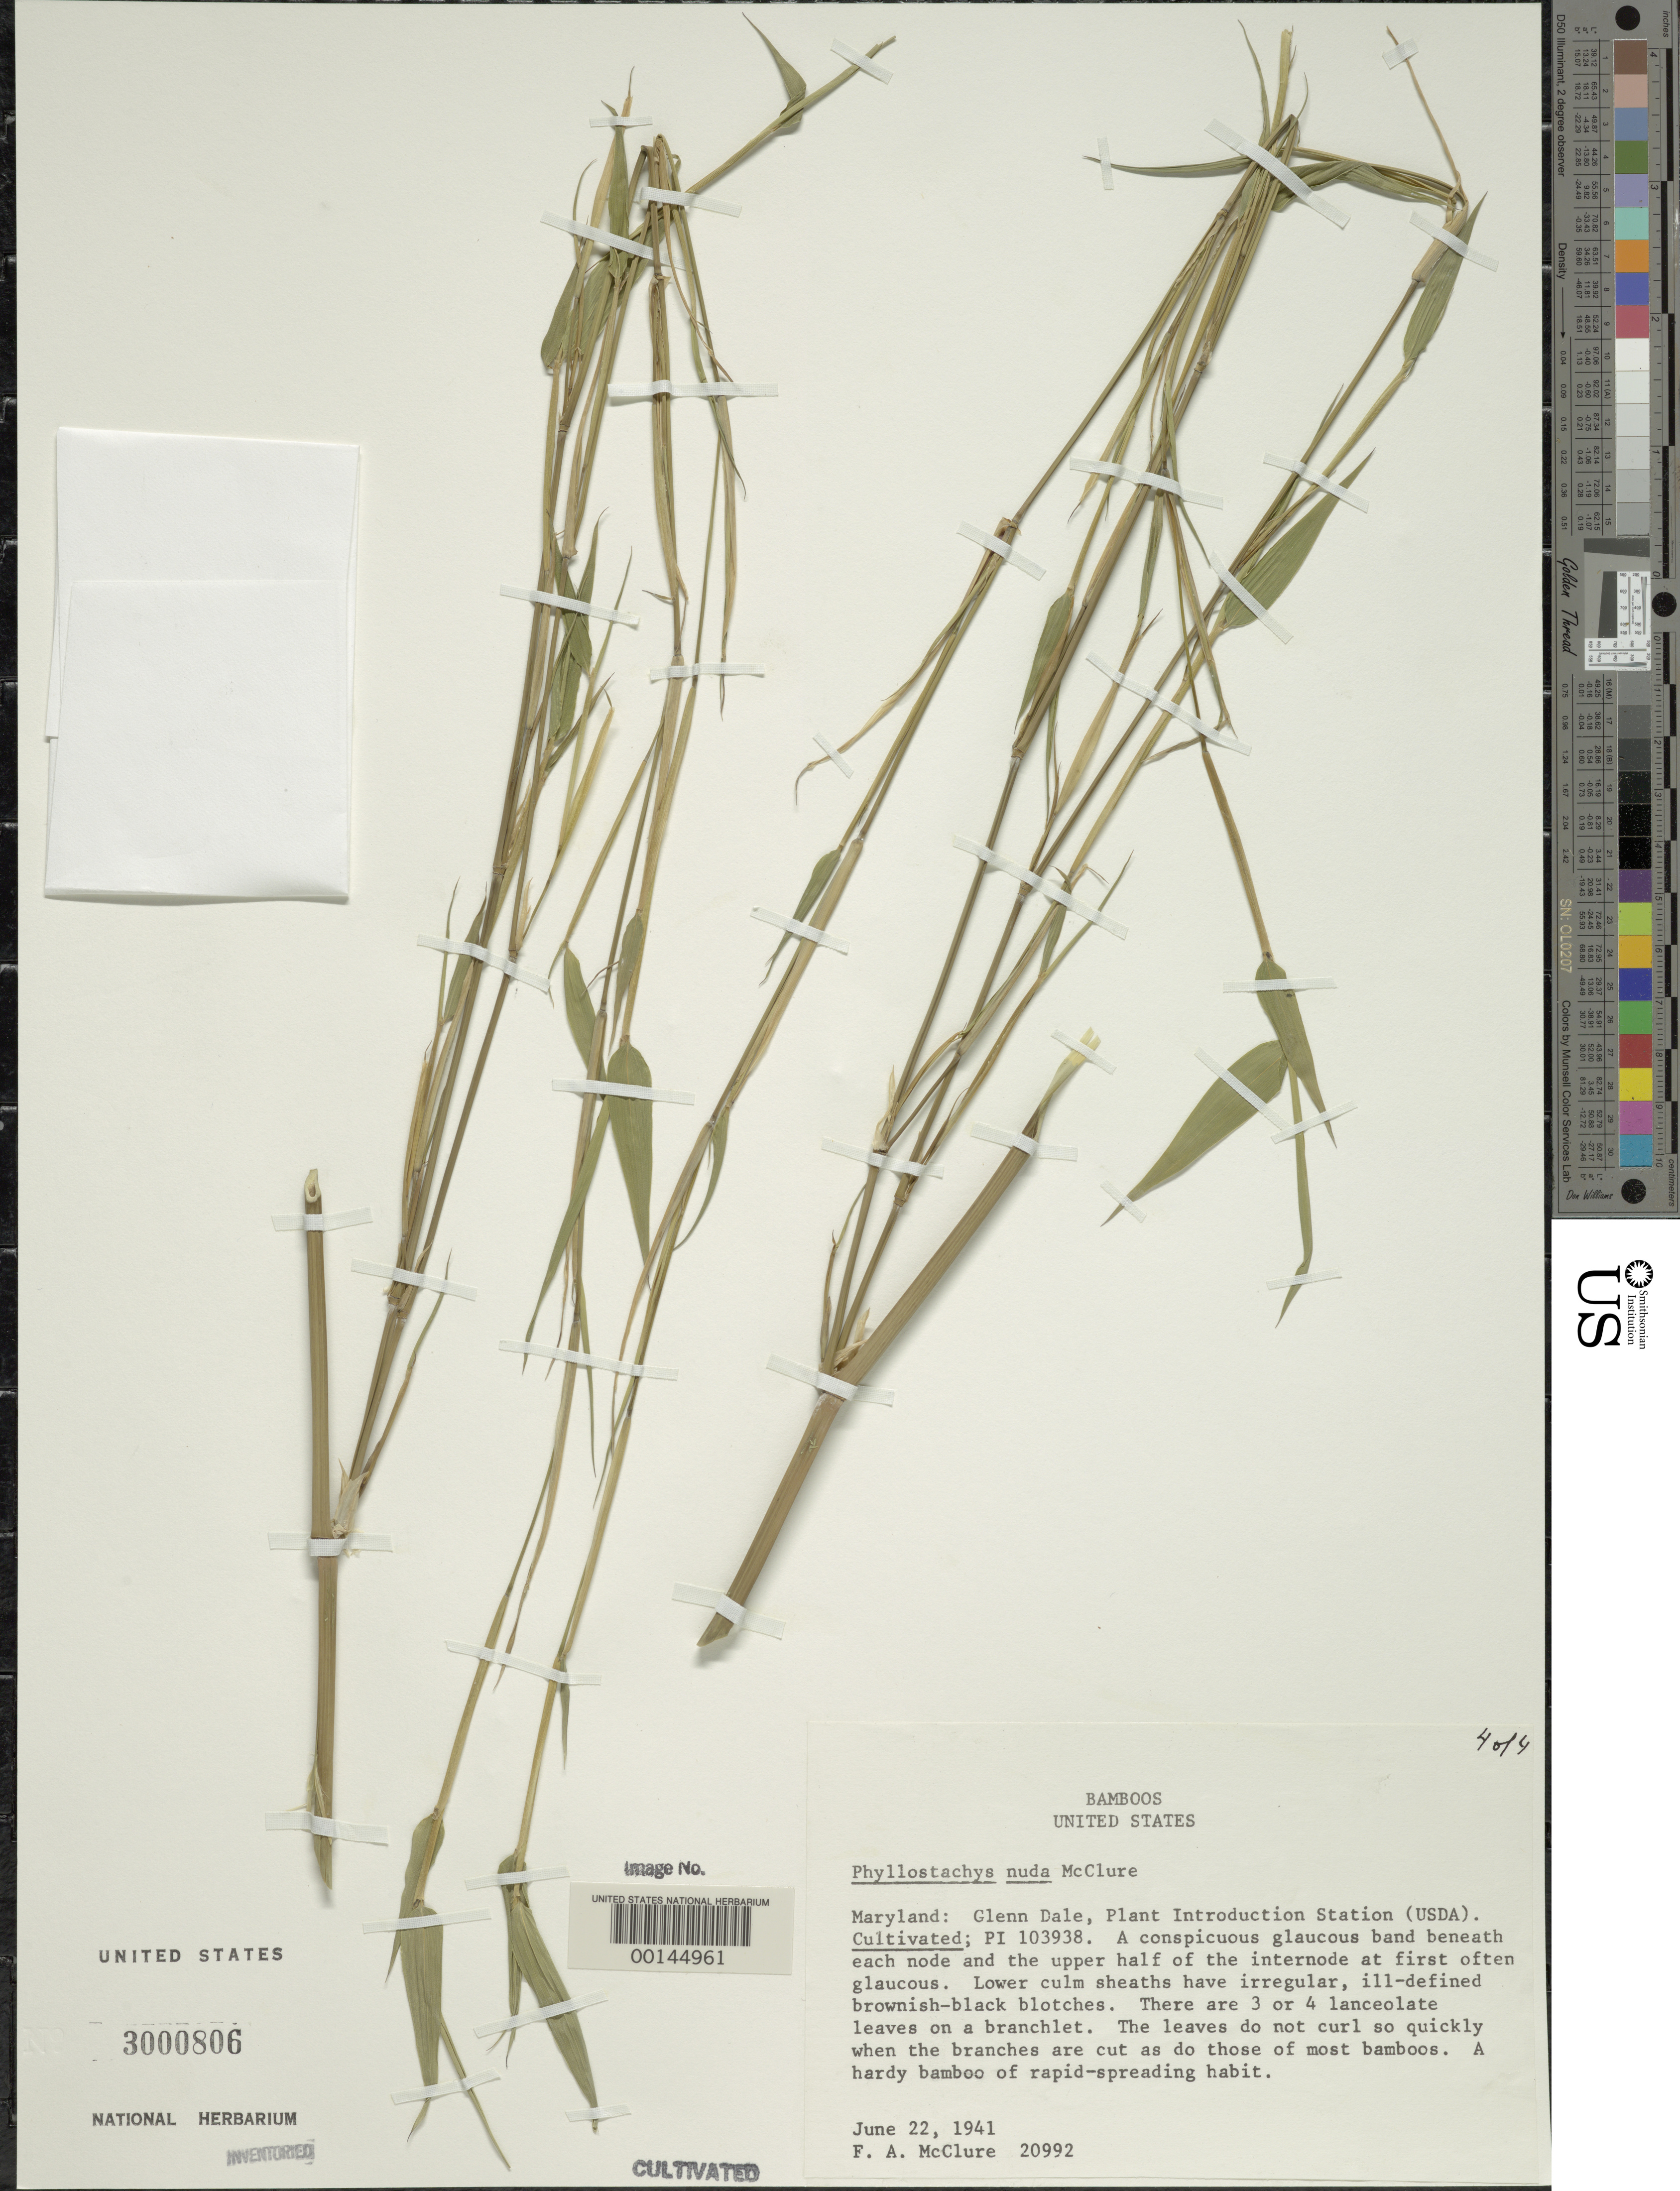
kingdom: Plantae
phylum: Tracheophyta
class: Liliopsida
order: Poales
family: Poaceae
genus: Phyllostachys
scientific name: Phyllostachys nuda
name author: McClure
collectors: F. A. McClure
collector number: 20992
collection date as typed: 22 Jun 1941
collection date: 1941-06-22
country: United States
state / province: Maryland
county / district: Prince George's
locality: Glenn dale, p.i. station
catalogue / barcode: US 3000806